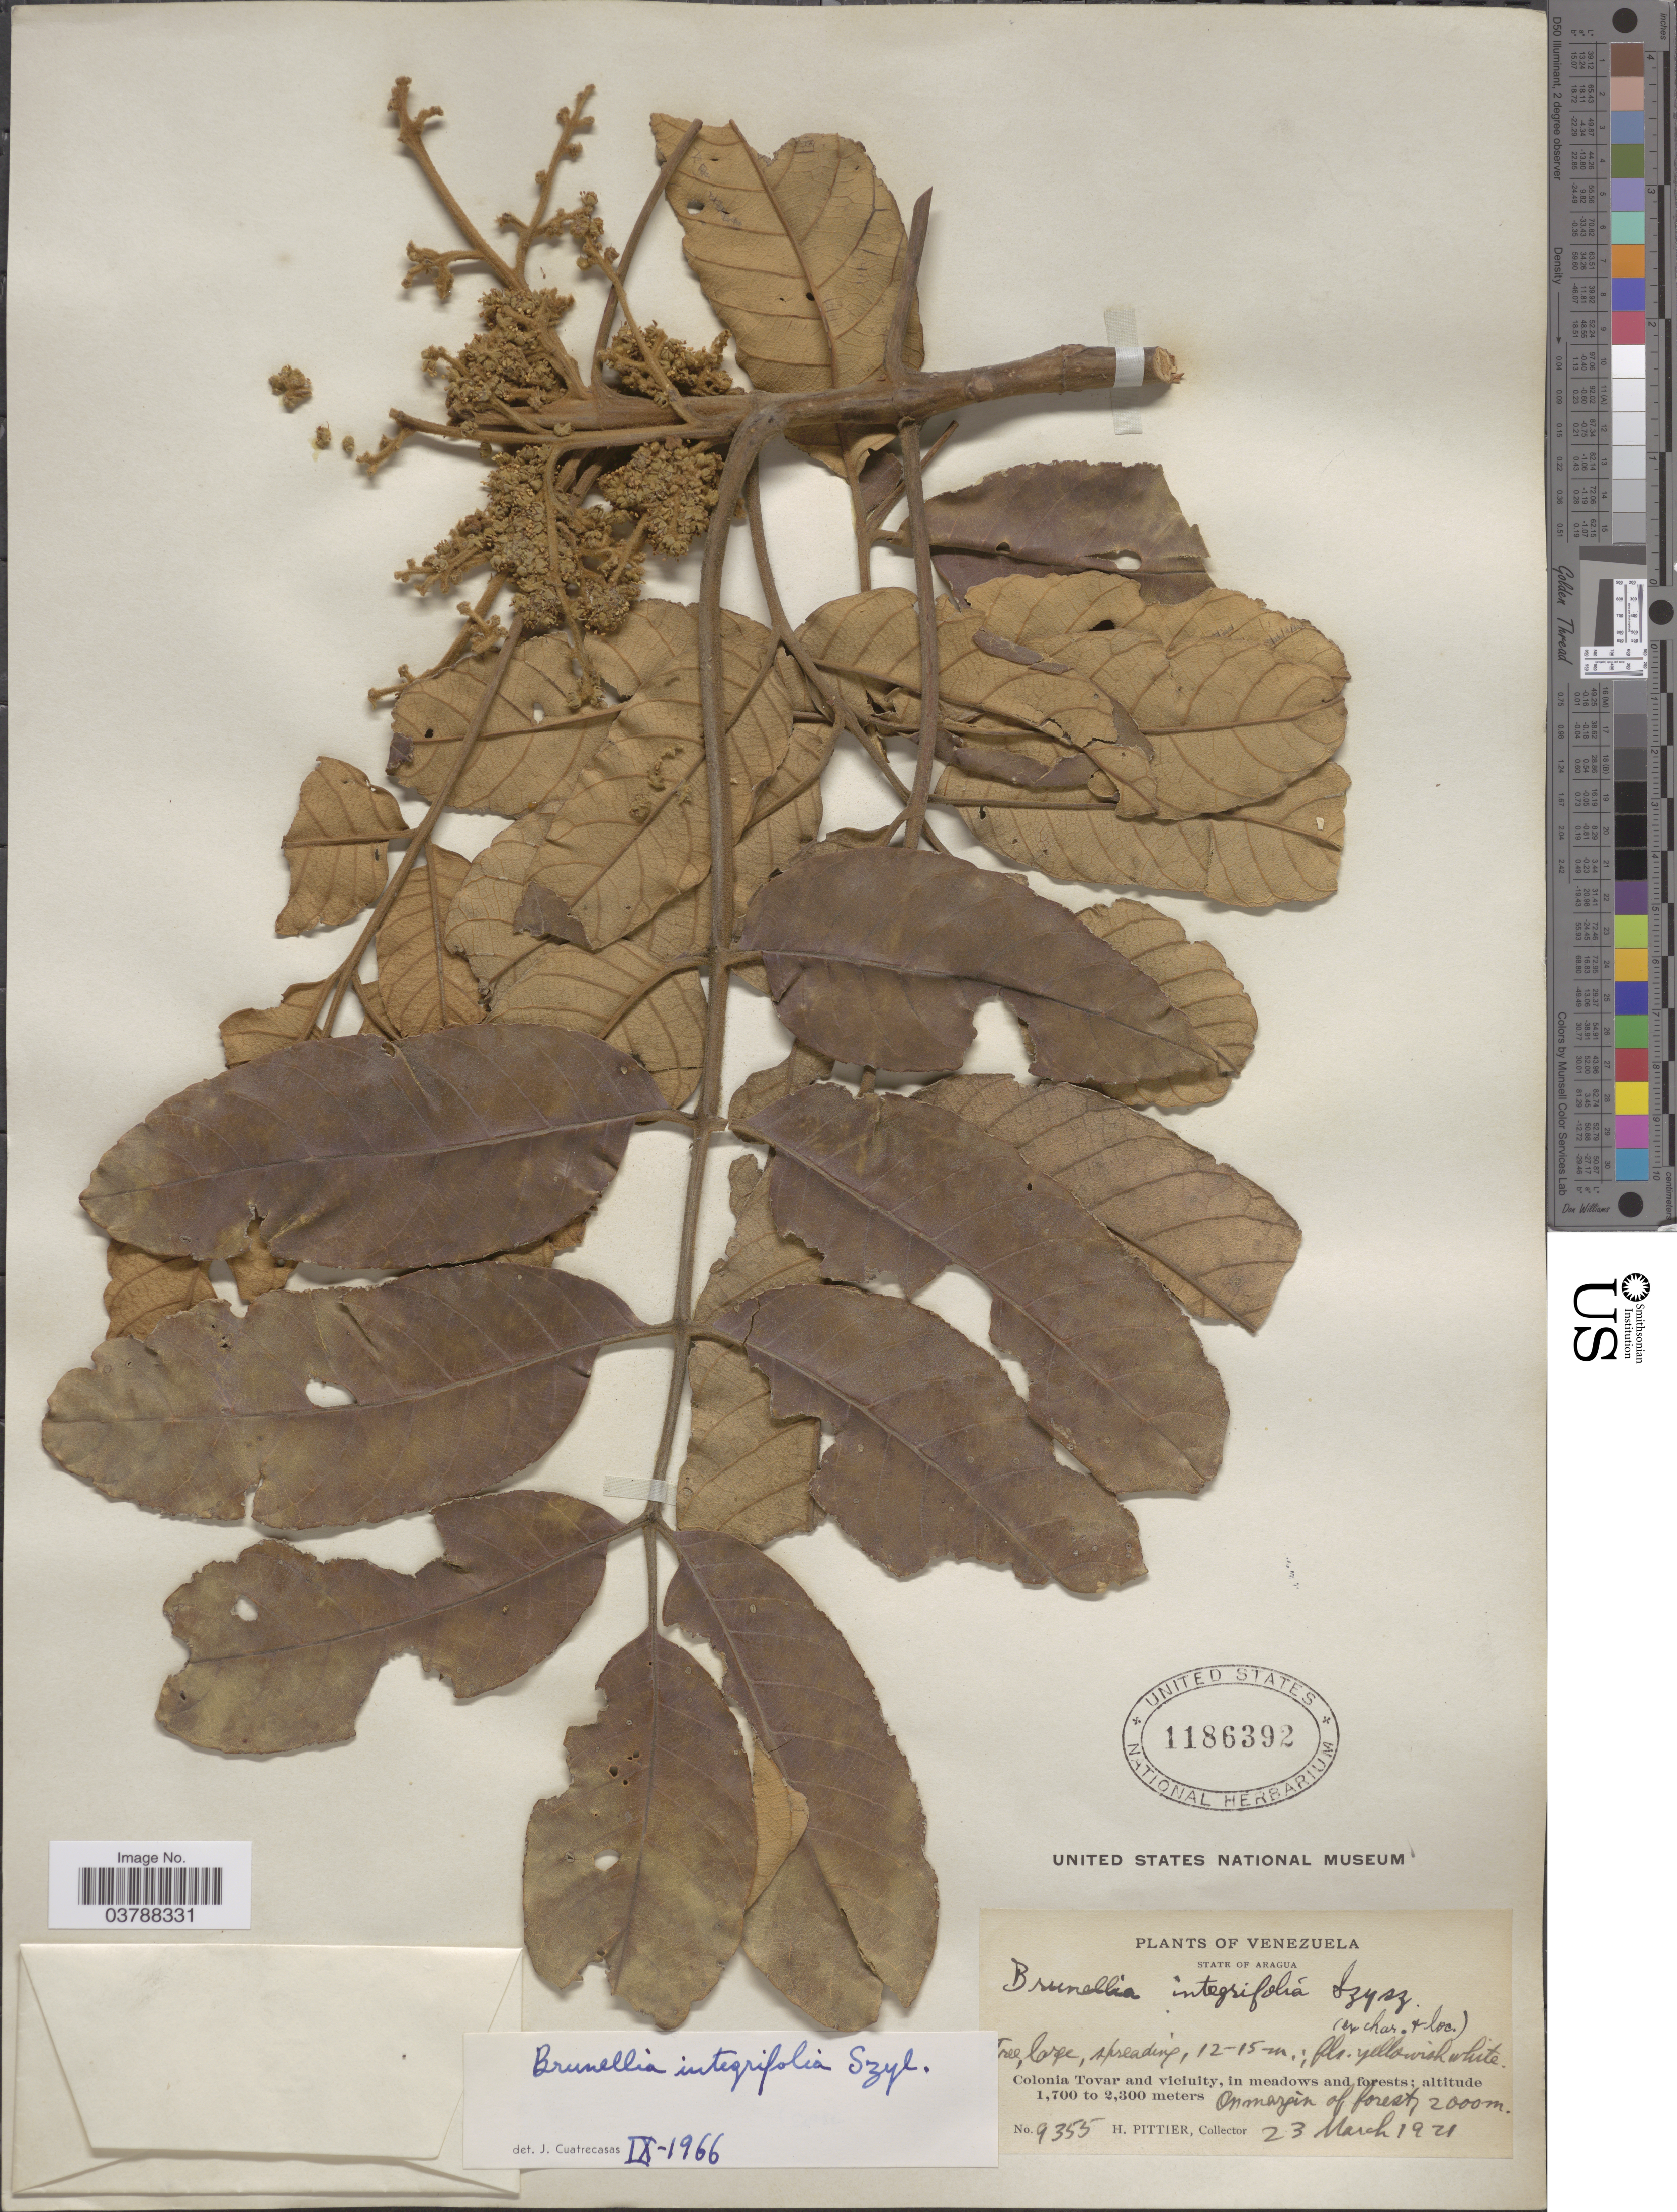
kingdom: Plantae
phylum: Tracheophyta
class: Magnoliopsida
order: Oxalidales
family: Brunelliaceae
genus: Brunellia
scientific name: Brunellia integrifolia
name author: Szyszyl.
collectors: H. F. Pittier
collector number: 9355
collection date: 1921-03-23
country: Venezuela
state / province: Aragua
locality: Colonia Tovar and vicinity, in meadows and forests.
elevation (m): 1700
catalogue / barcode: US 1186392